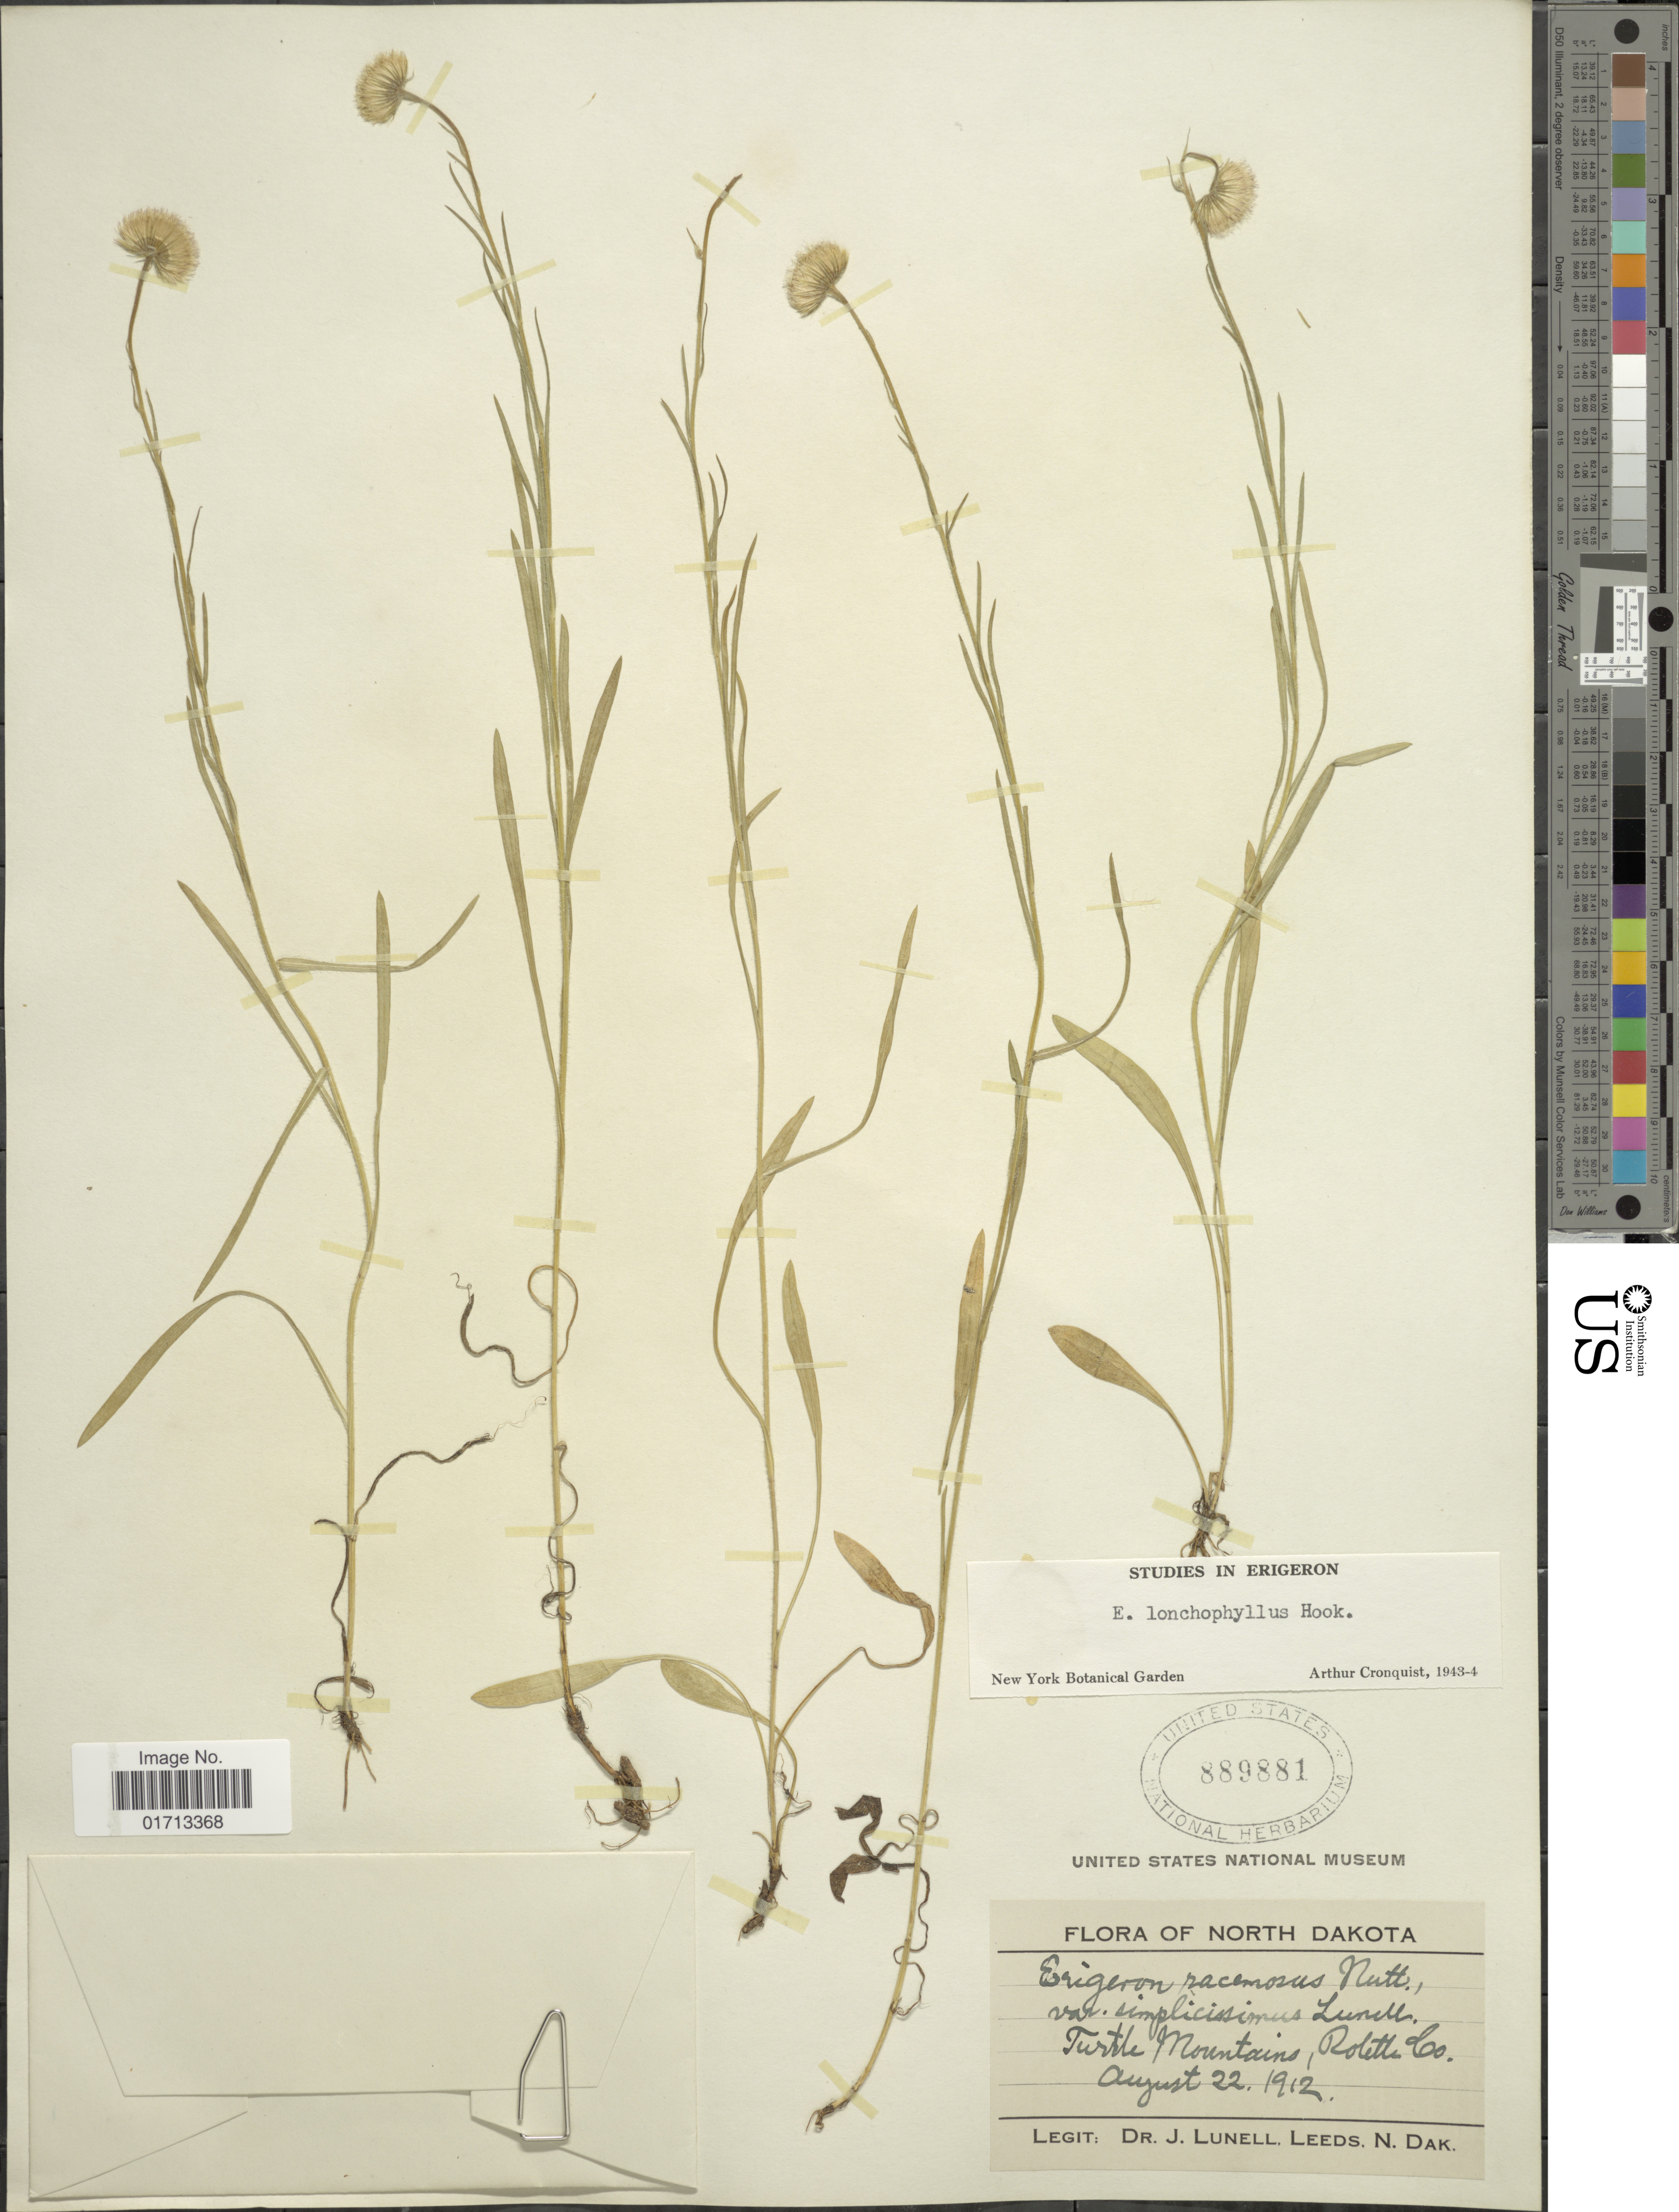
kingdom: Plantae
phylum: Tracheophyta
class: Magnoliopsida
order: Asterales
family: Asteraceae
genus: Erigeron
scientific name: Erigeron lonchophyllus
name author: Hook.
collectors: J. Lunell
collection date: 1912-08-22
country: United States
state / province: North Dakota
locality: Turtle Mountains, Rolette Co.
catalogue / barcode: US 889881